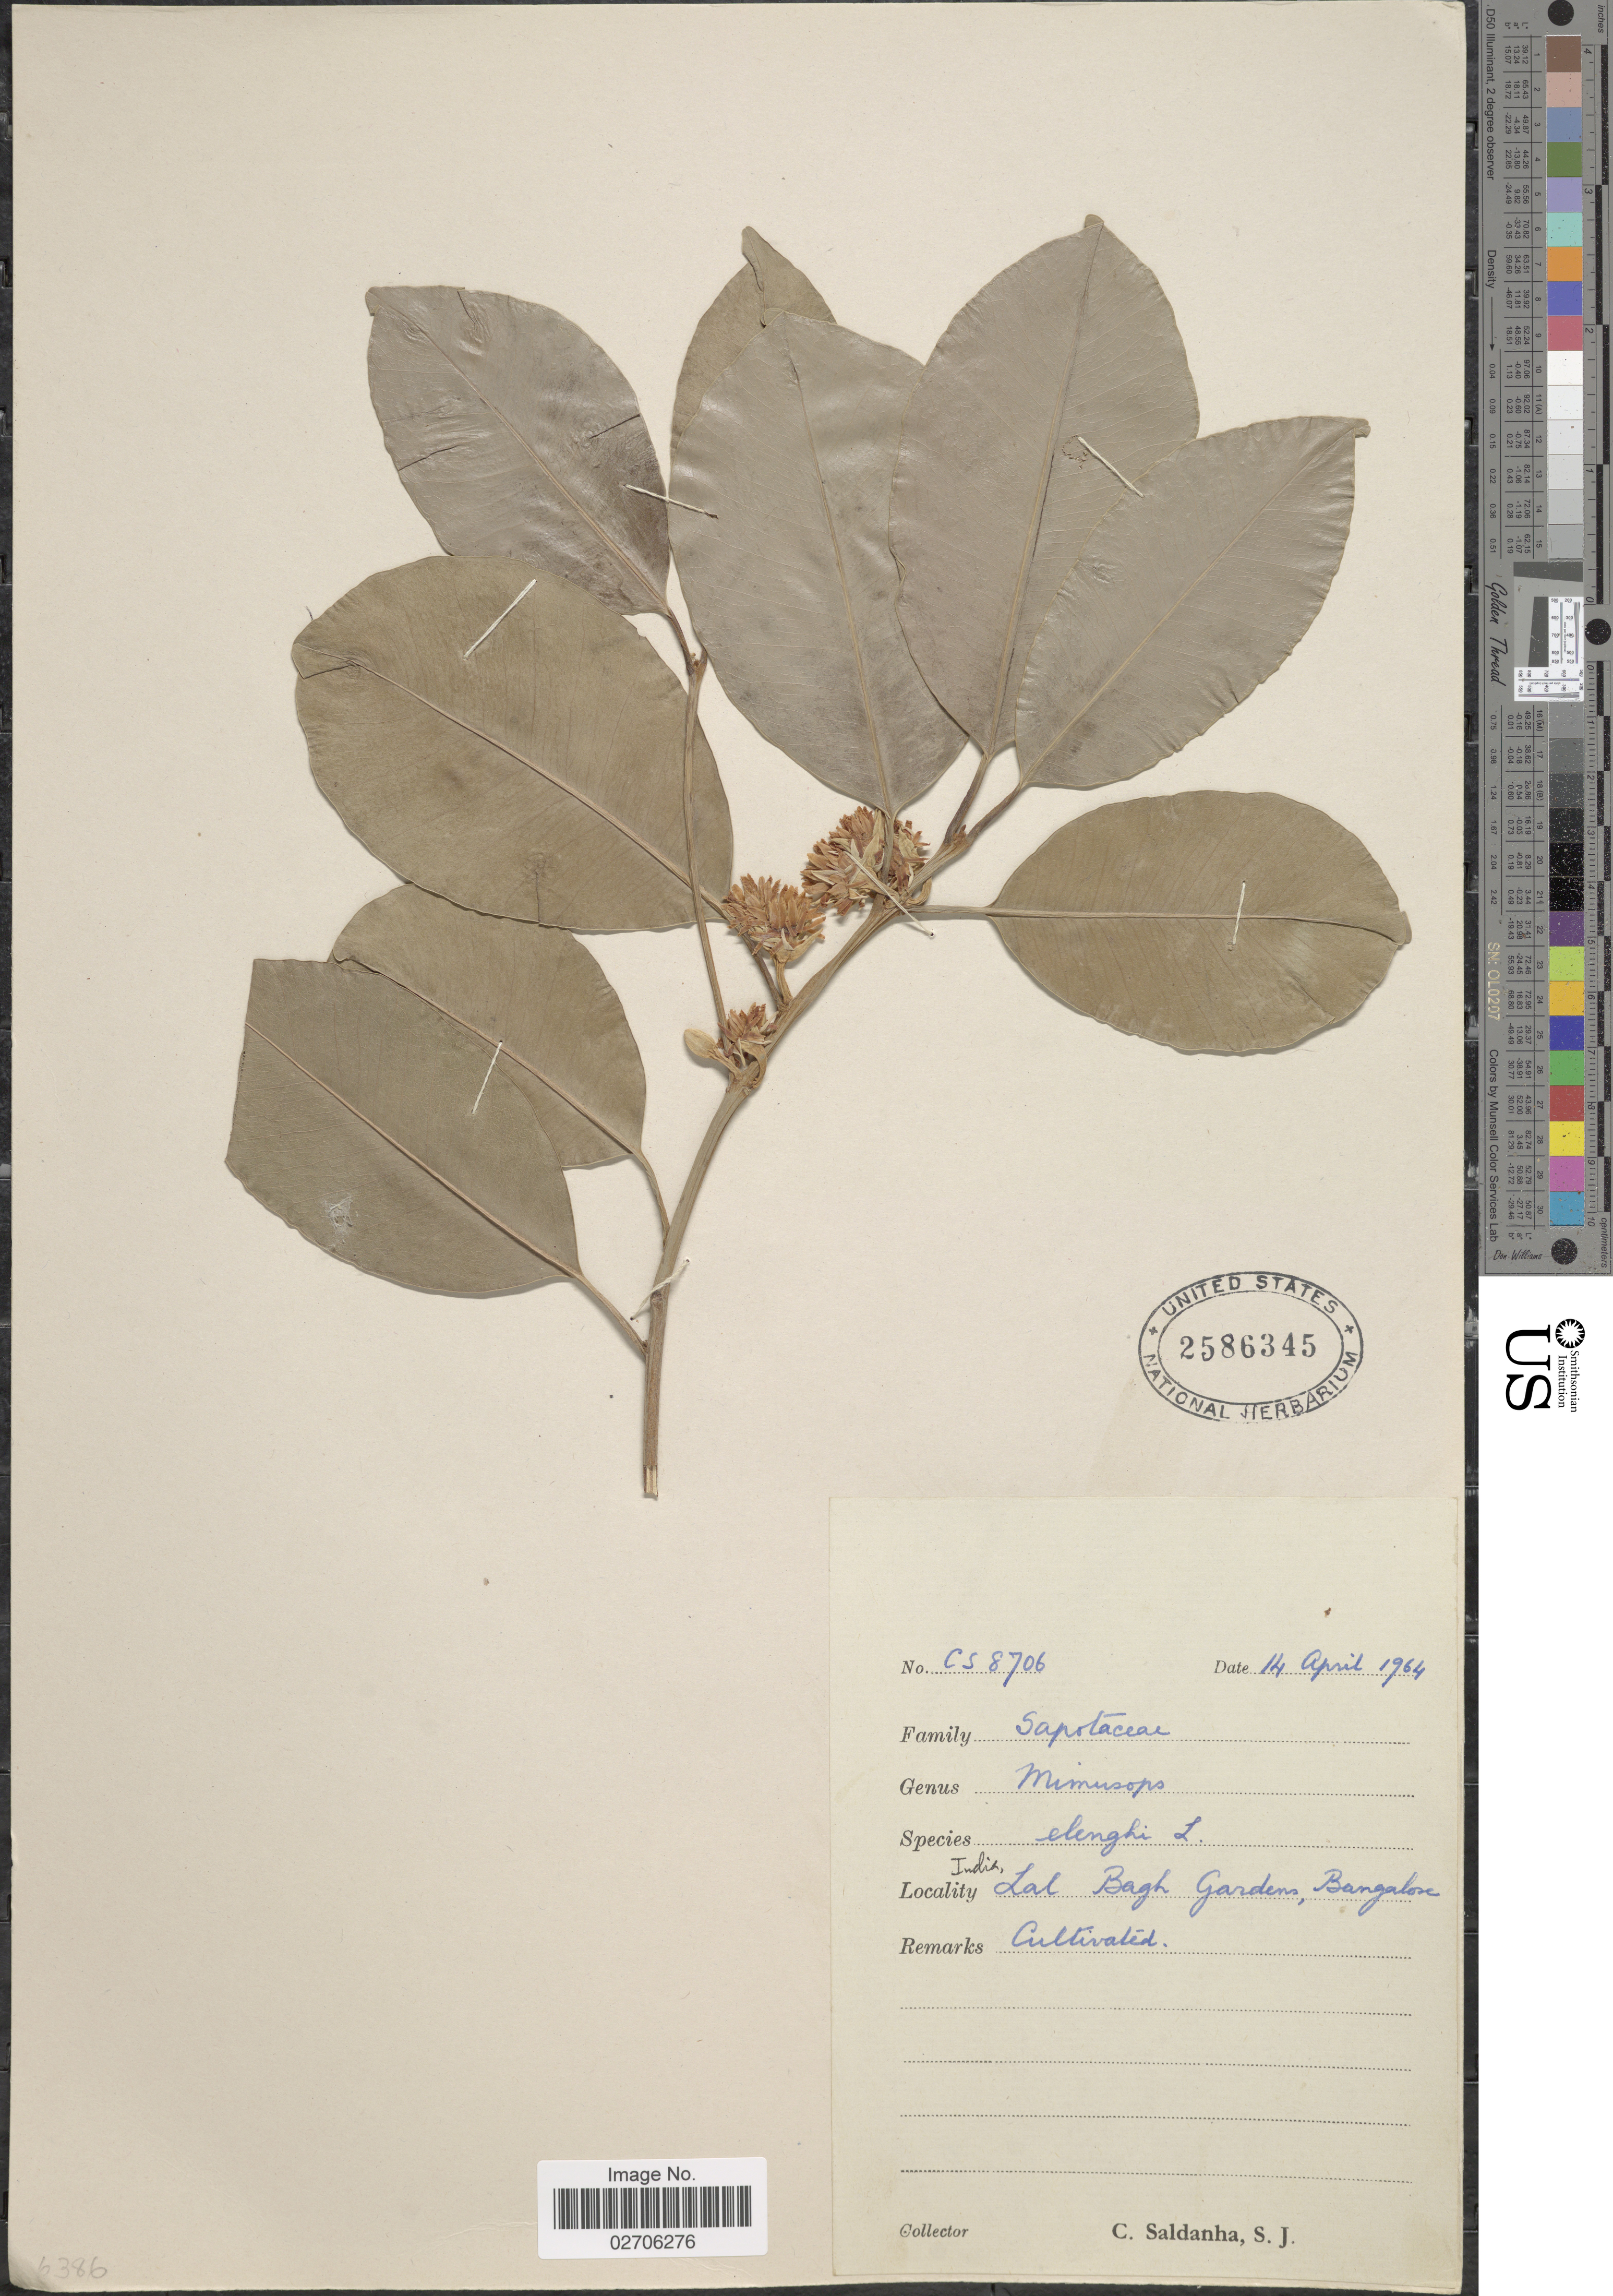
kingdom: Plantae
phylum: Tracheophyta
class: Magnoliopsida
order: Ericales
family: Sapotaceae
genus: Mimusops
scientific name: Mimusops djave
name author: Engl.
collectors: C. Saldanha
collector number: CS 8706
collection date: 1964-04-14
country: India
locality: Lal Bagh Gardens, Bangalore.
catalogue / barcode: US 2586345